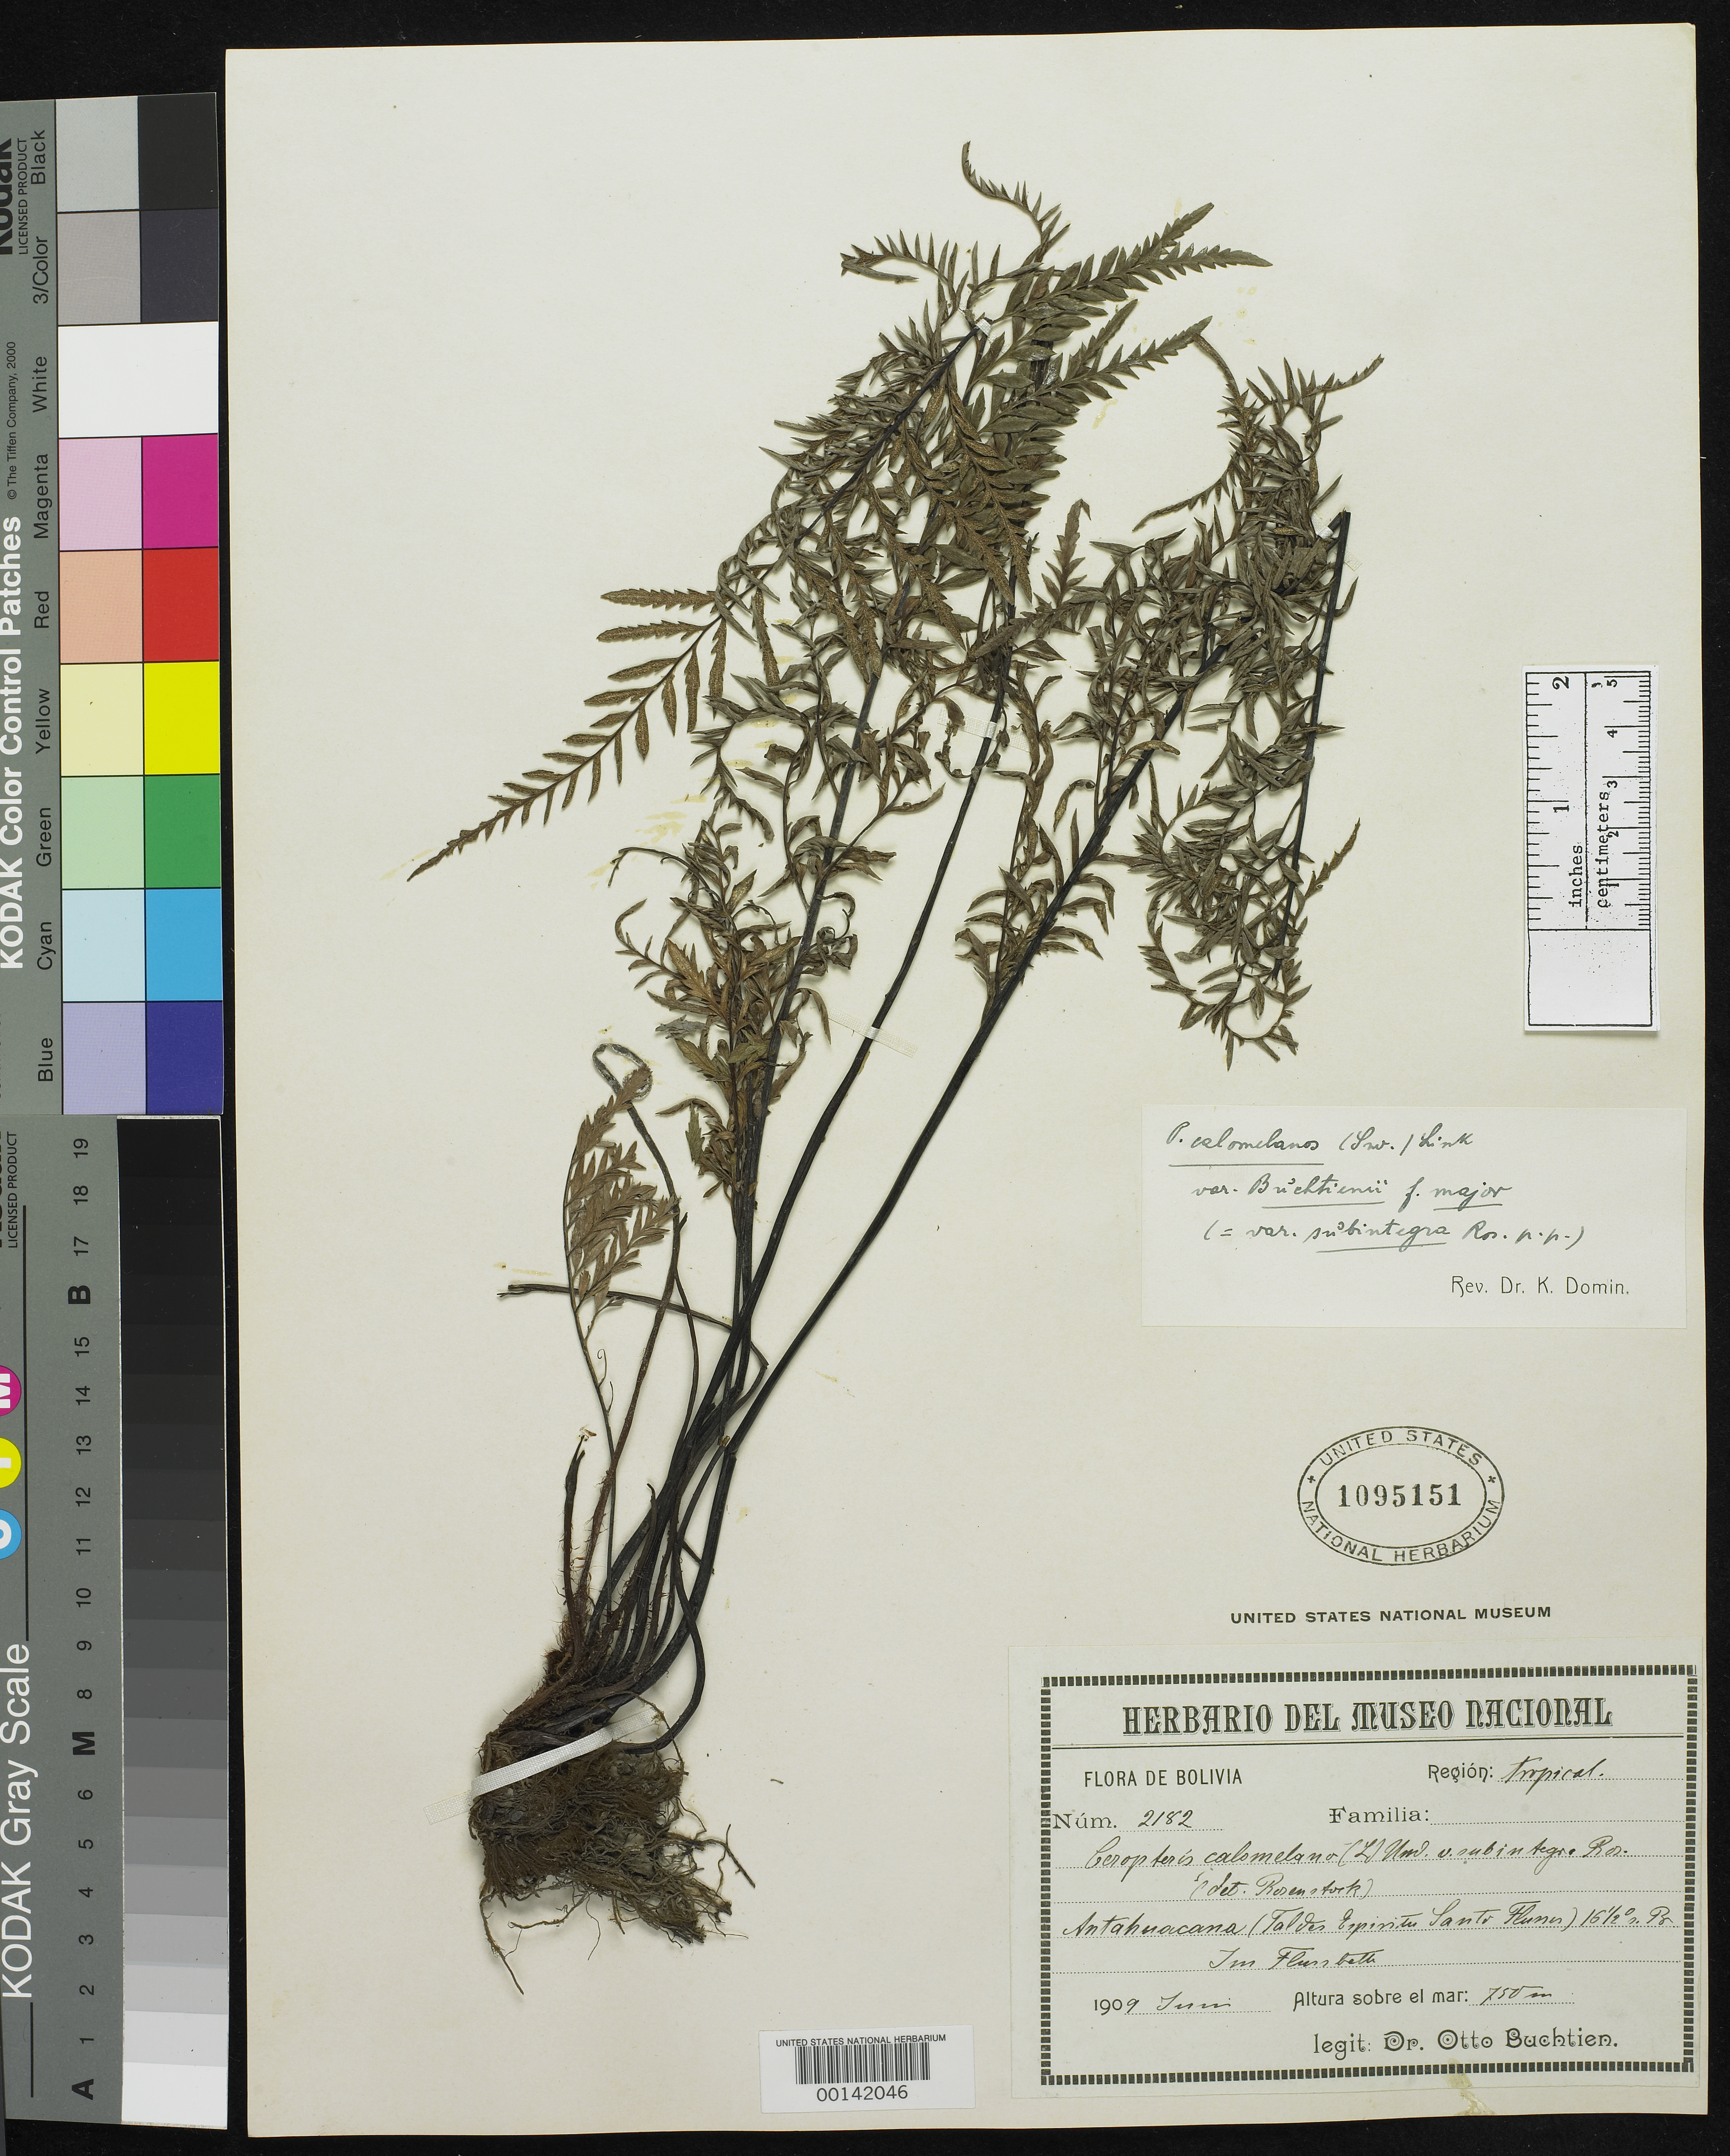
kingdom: Plantae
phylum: Tracheophyta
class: Polypodiopsida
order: Polypodiales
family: Pteridaceae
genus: Pityrogramma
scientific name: Pityrogramma calomelanos f. major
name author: Domin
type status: Holotype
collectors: O. Buchtien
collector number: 2182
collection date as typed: Jun 1909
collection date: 1909-06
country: Bolivia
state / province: Cochabamba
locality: Antahuacana.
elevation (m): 750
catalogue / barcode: US 1095151